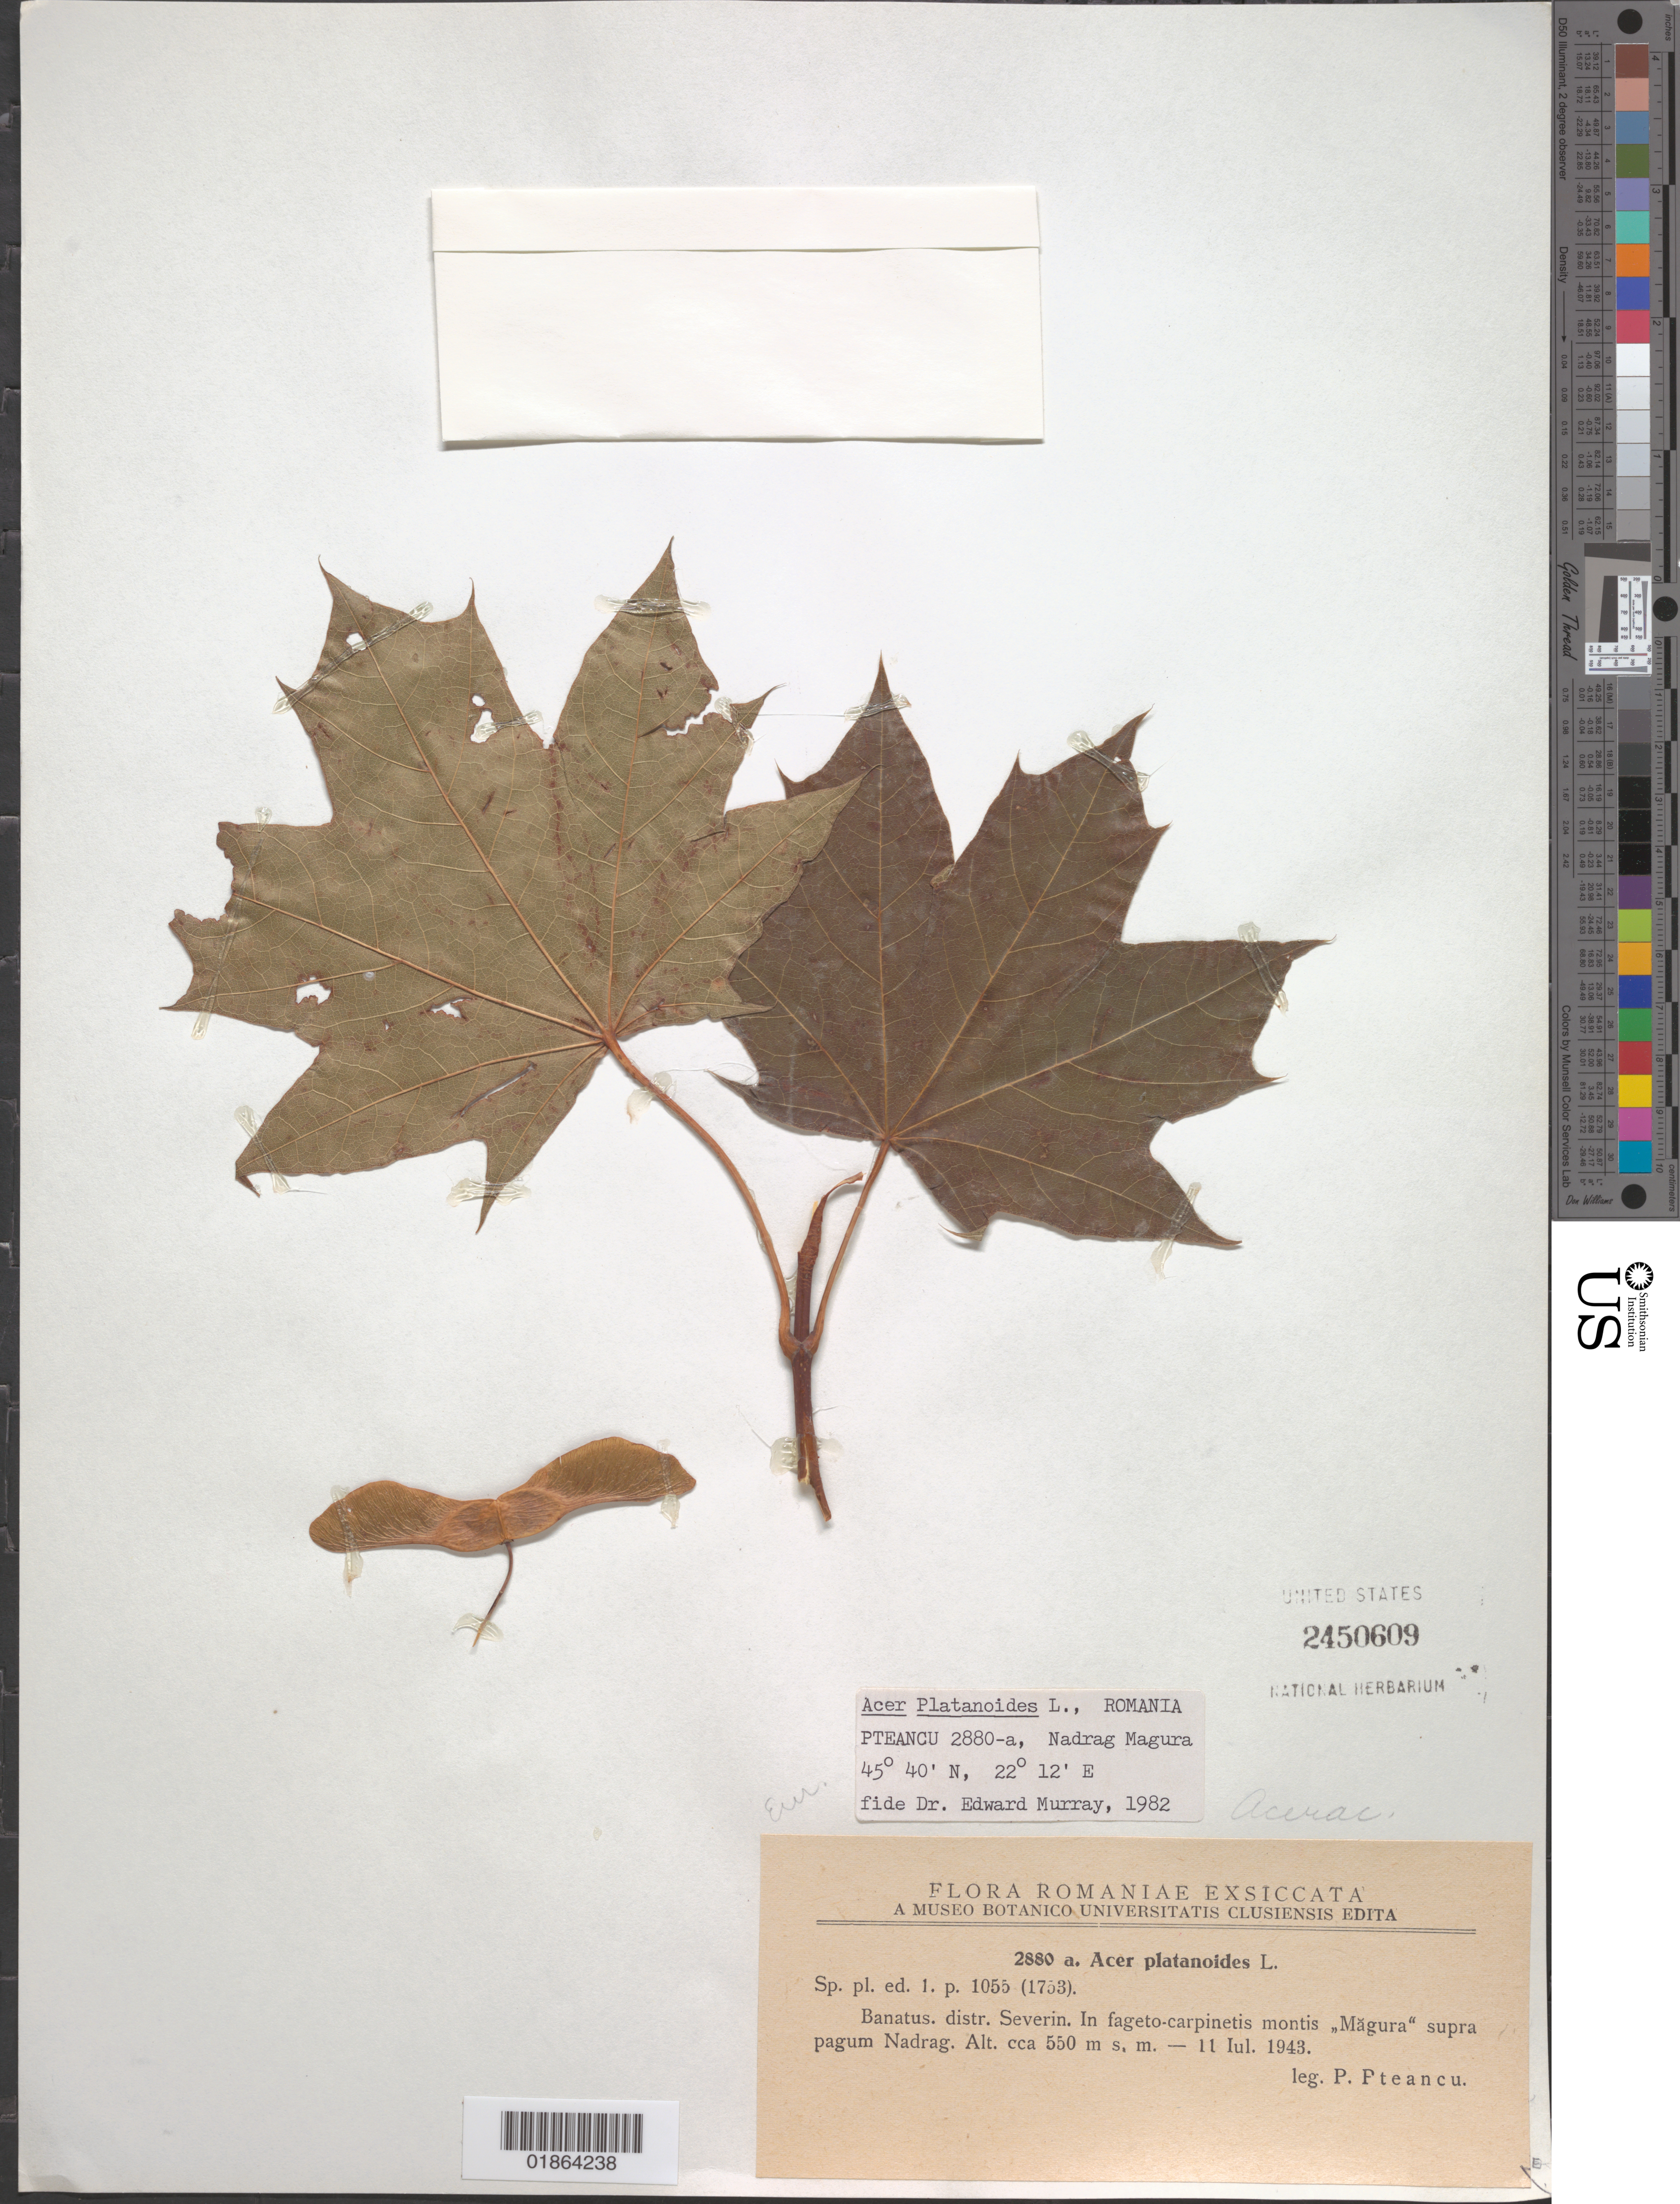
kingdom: Plantae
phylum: Tracheophyta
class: Magnoliopsida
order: Sapindales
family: Sapindaceae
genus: Acer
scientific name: Acer platanoides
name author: L.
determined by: Murray, Edward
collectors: P. Pteancu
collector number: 2880 a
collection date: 1943-07-11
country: Romania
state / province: Timis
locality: Banatus, distr. Severin. In fageto-carpinetis montis "Magura" supra pagum Nadrag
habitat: In fageto-carpinetis montis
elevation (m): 550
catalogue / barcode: US 2450609